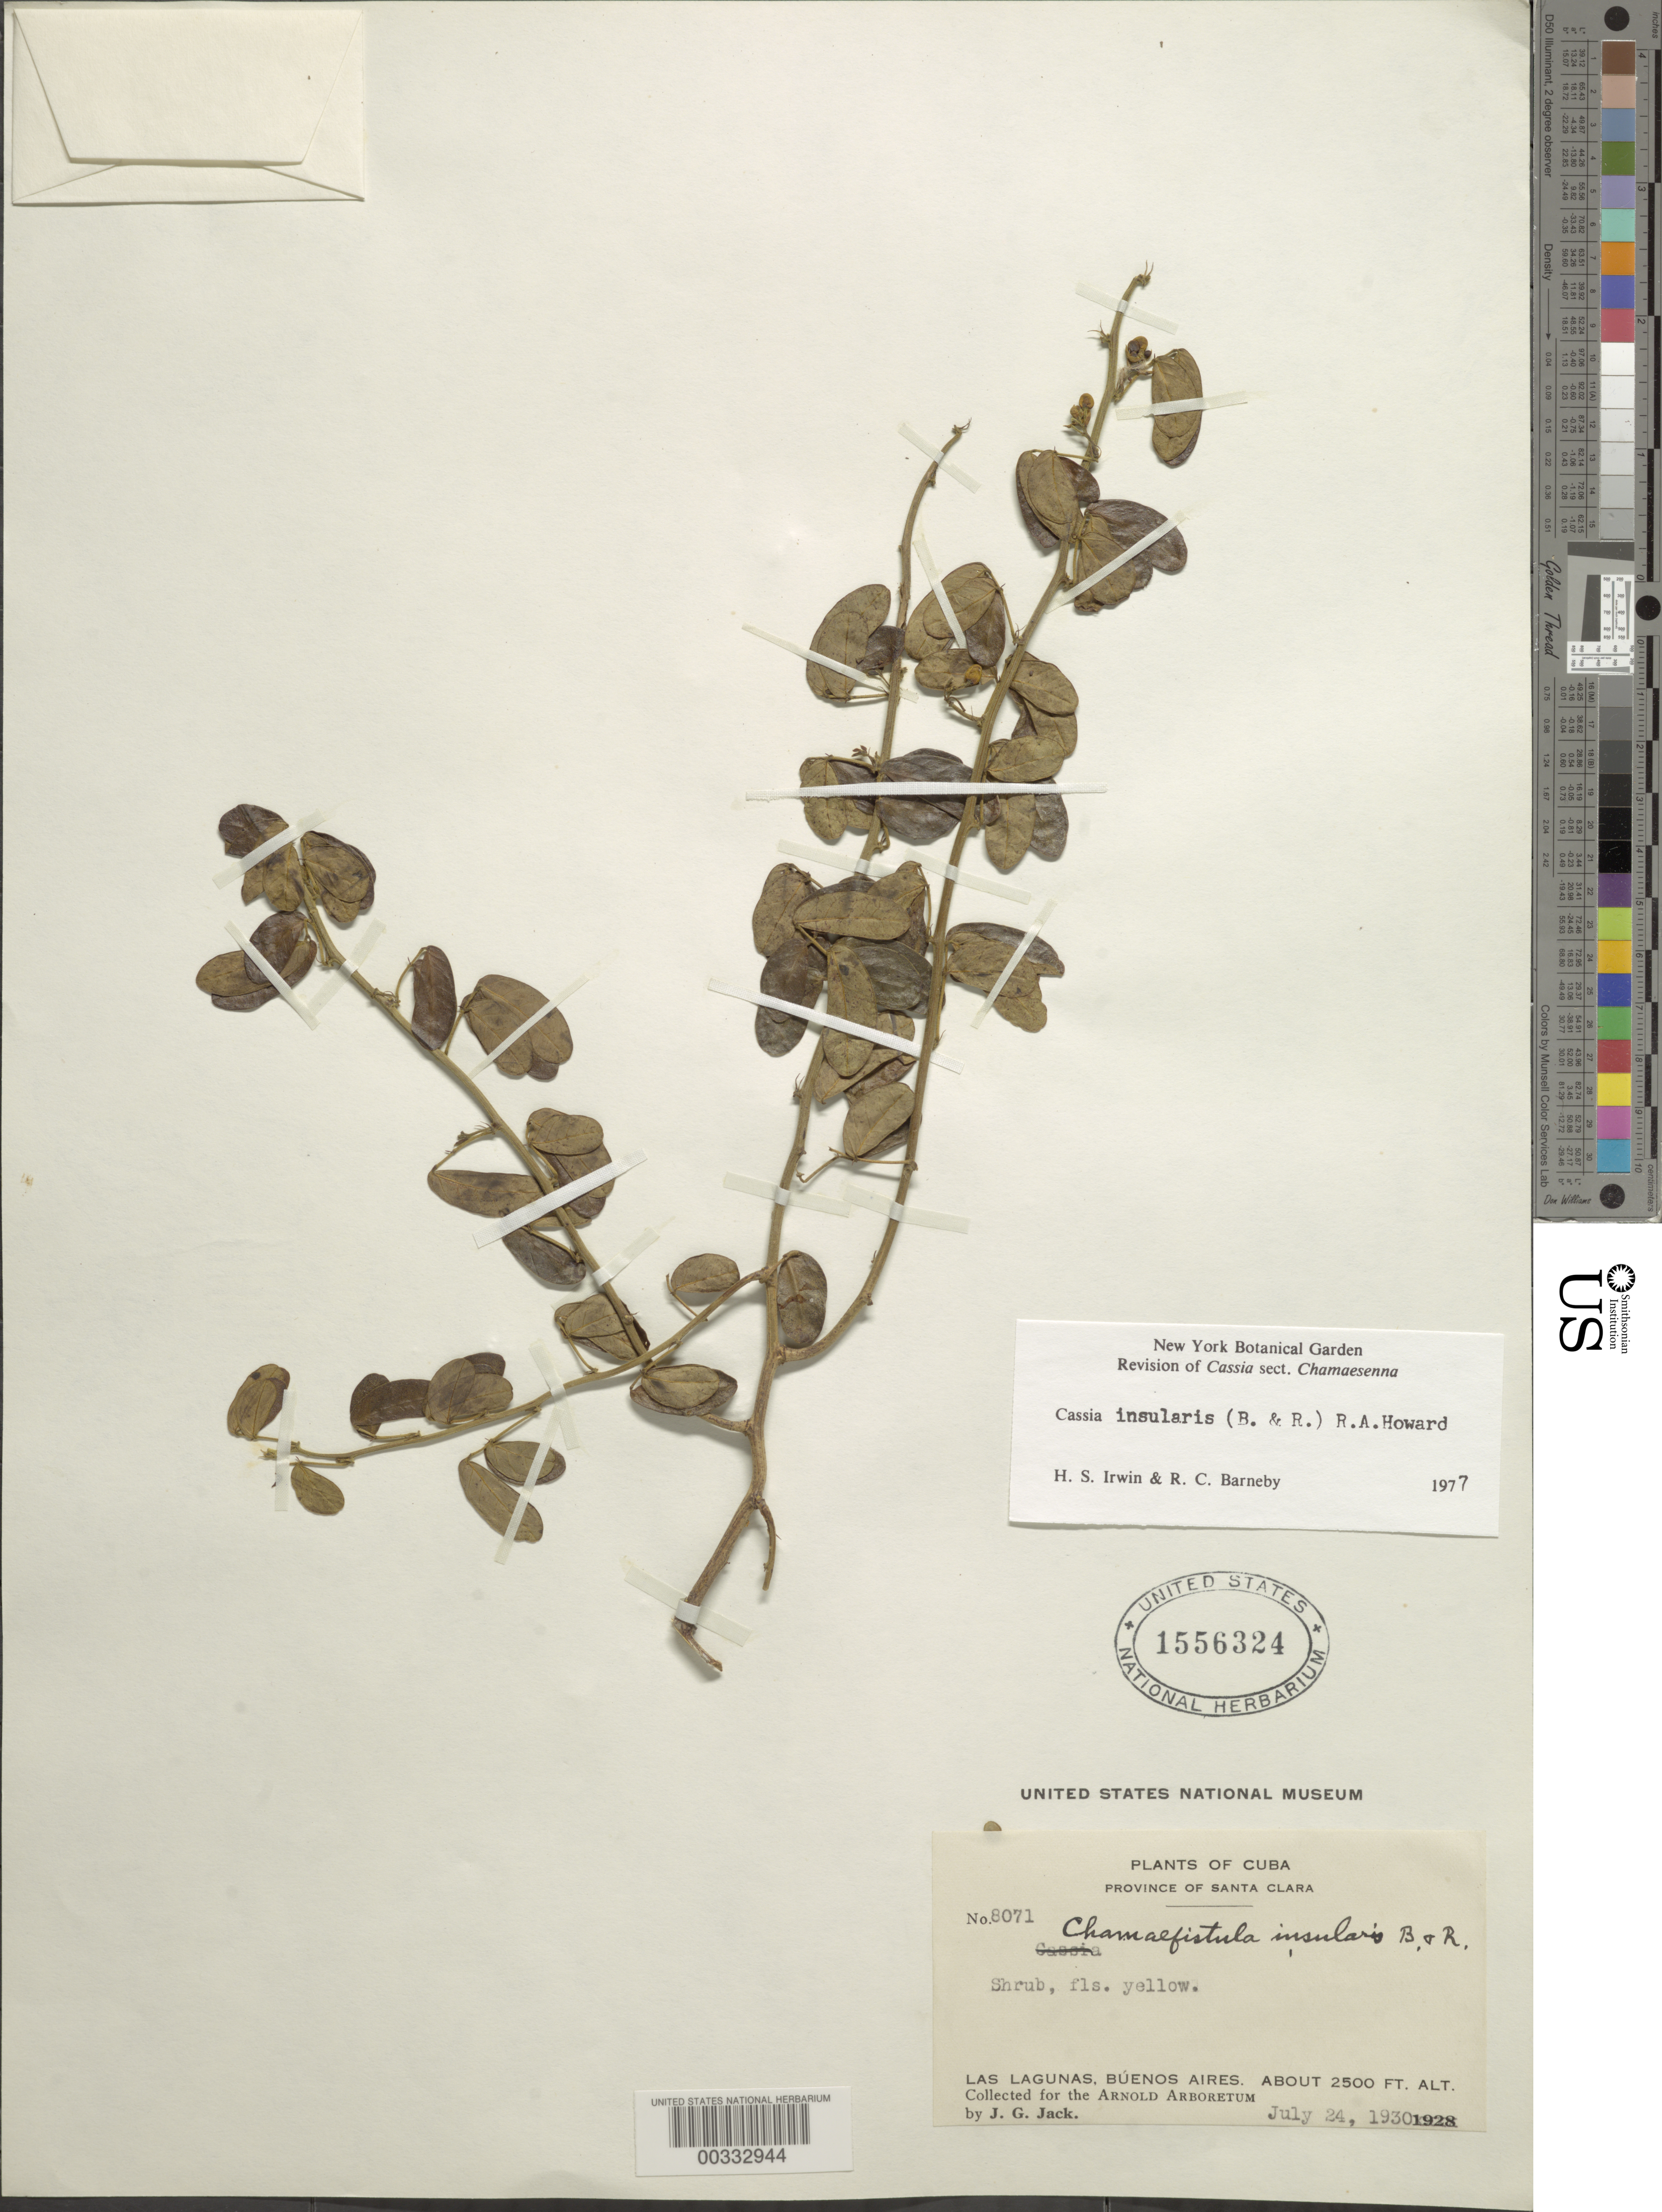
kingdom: Plantae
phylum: Tracheophyta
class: Magnoliopsida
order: Fabales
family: Fabaceae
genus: Senna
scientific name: Senna insularis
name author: (Britton & Rose) H.S. Irwin & Barneby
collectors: J. G. Jack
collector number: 8071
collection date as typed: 24 Jul 1930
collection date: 1930-07-24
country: Cuba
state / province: Las Villas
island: Greater Antilles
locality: Las lagunas, buenos aires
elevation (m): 762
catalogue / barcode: US 1556324